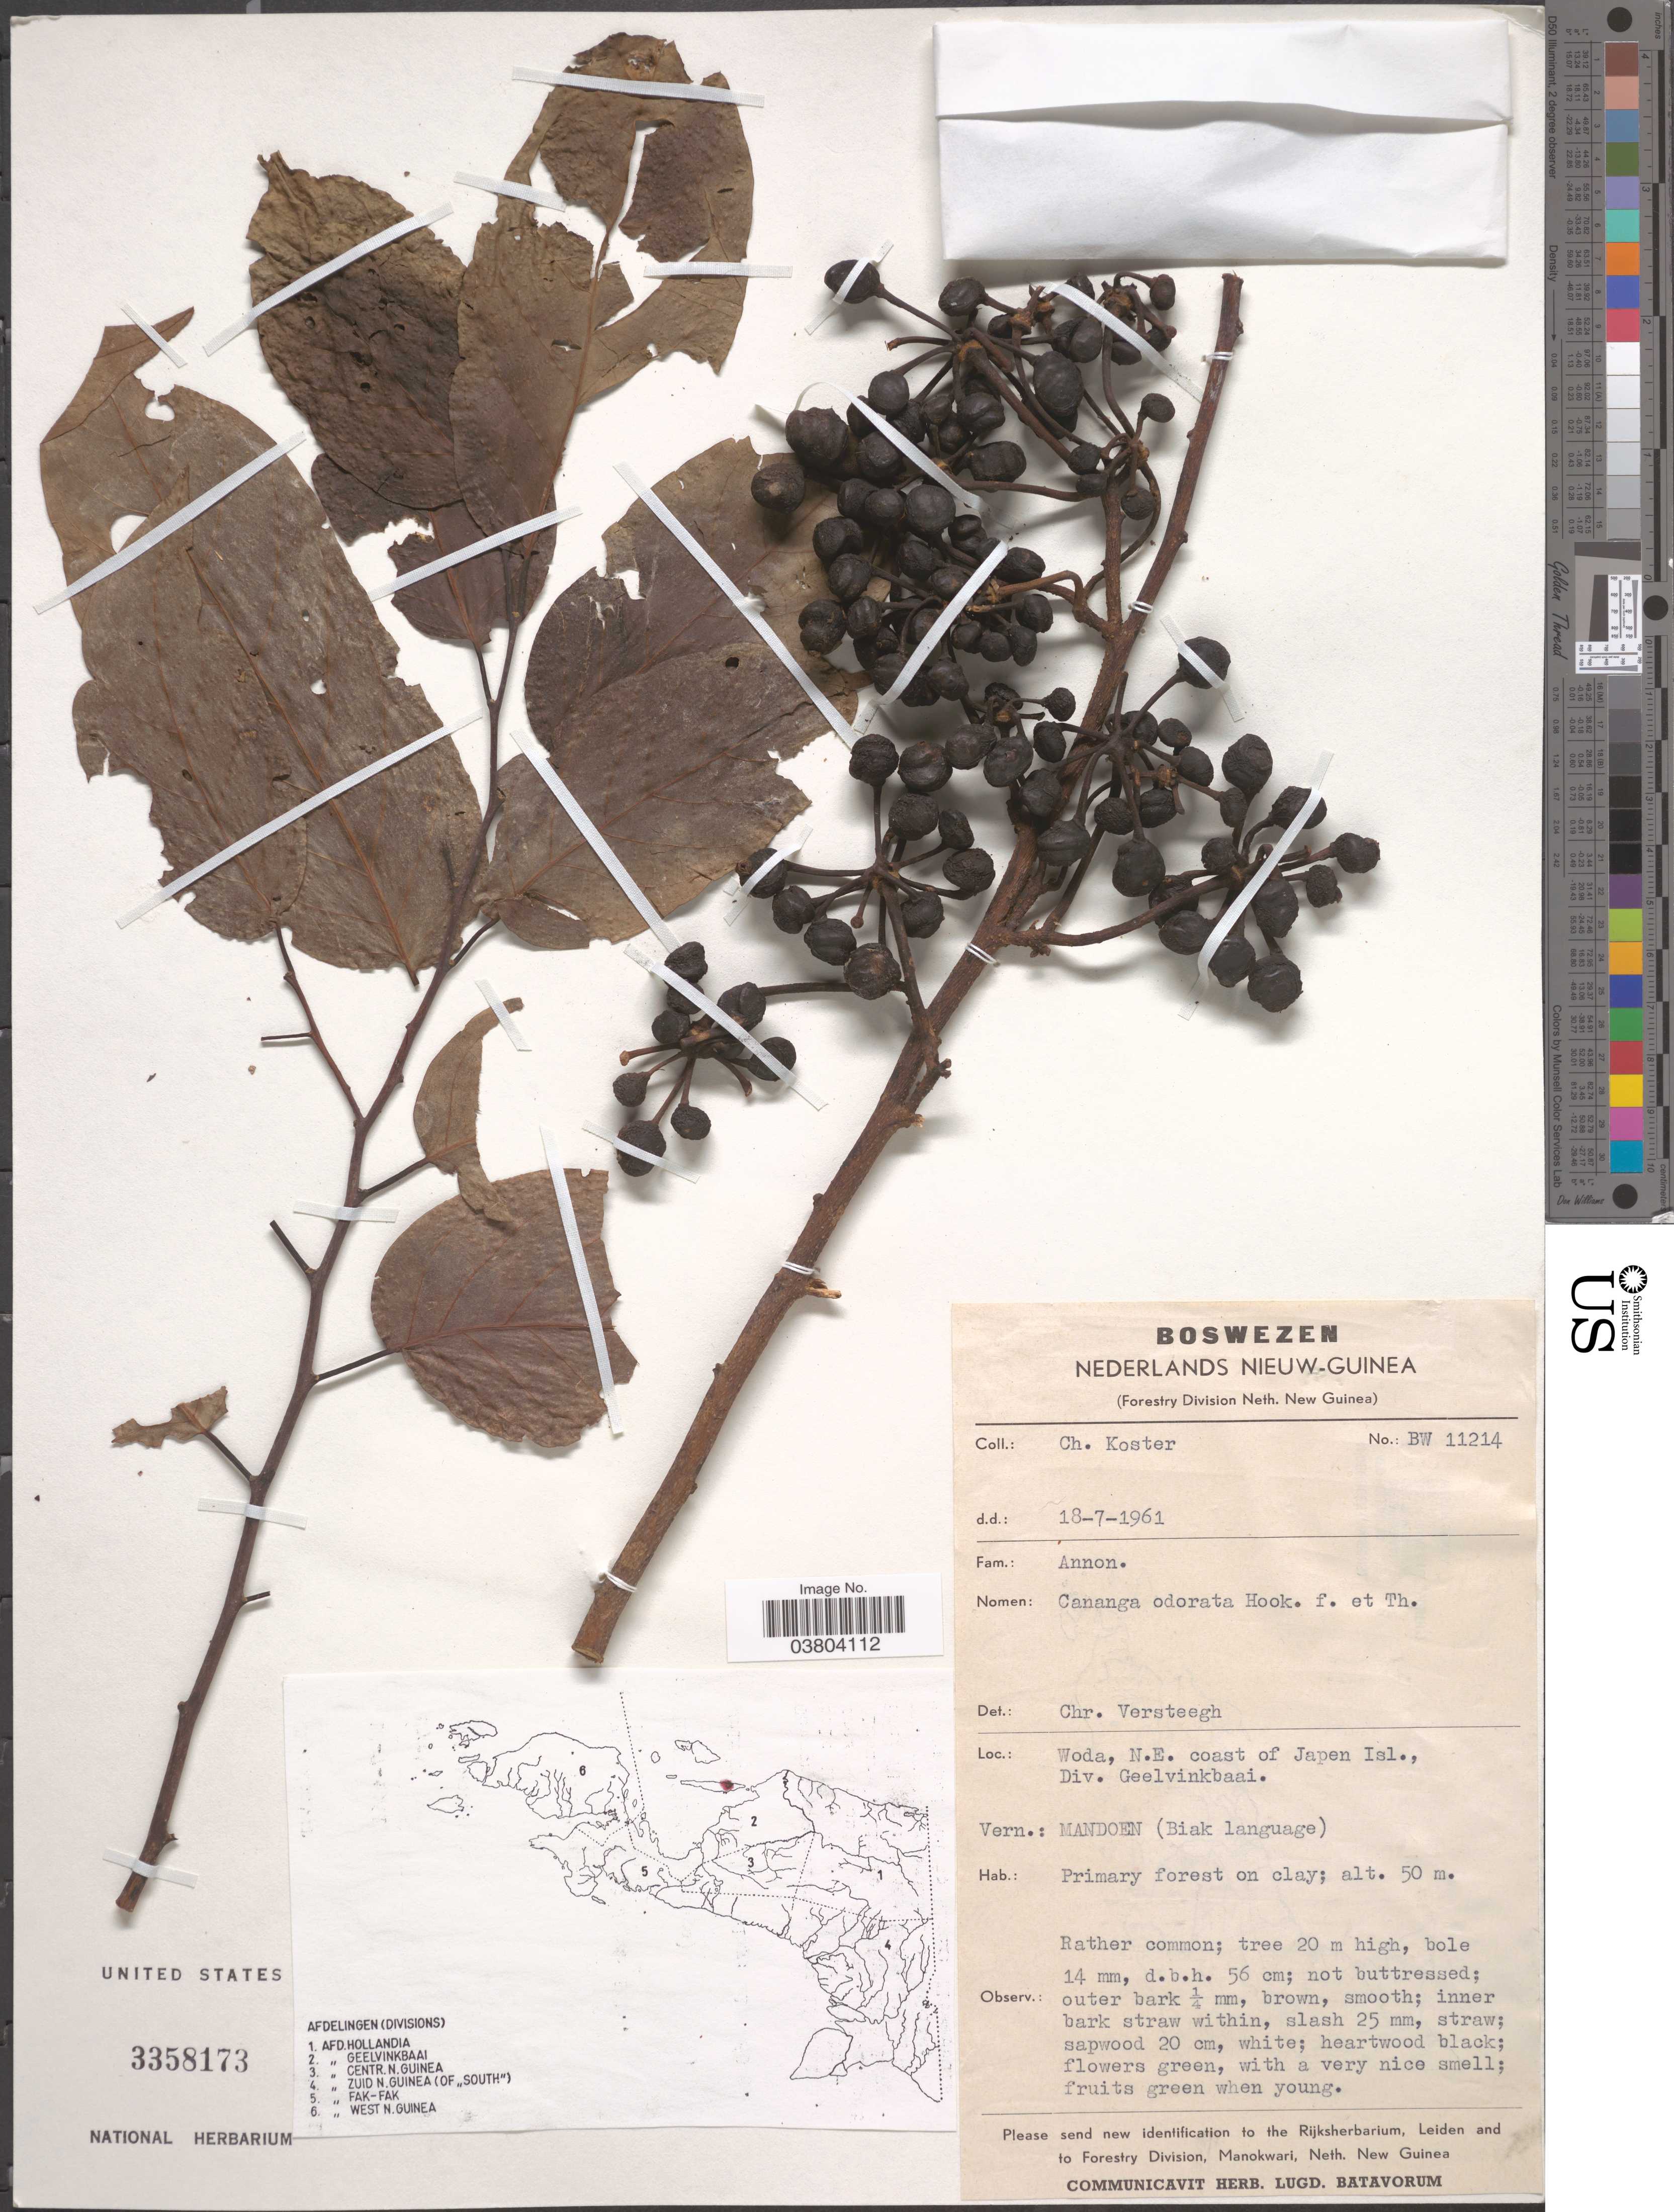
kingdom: Plantae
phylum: Tracheophyta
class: Magnoliopsida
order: Magnoliales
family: Annonaceae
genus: Cananga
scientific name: Cananga odorata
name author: (Lam.) Hook. f. & Thomson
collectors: C. Koster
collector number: BW11214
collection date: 1961-07-18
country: Indonesia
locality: Boswezen. Nederlands Nieuw-Guinea. Woda, N.E. coast of Japen Isl., Div. Geelvinkbaai.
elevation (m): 50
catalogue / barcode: US 3358173